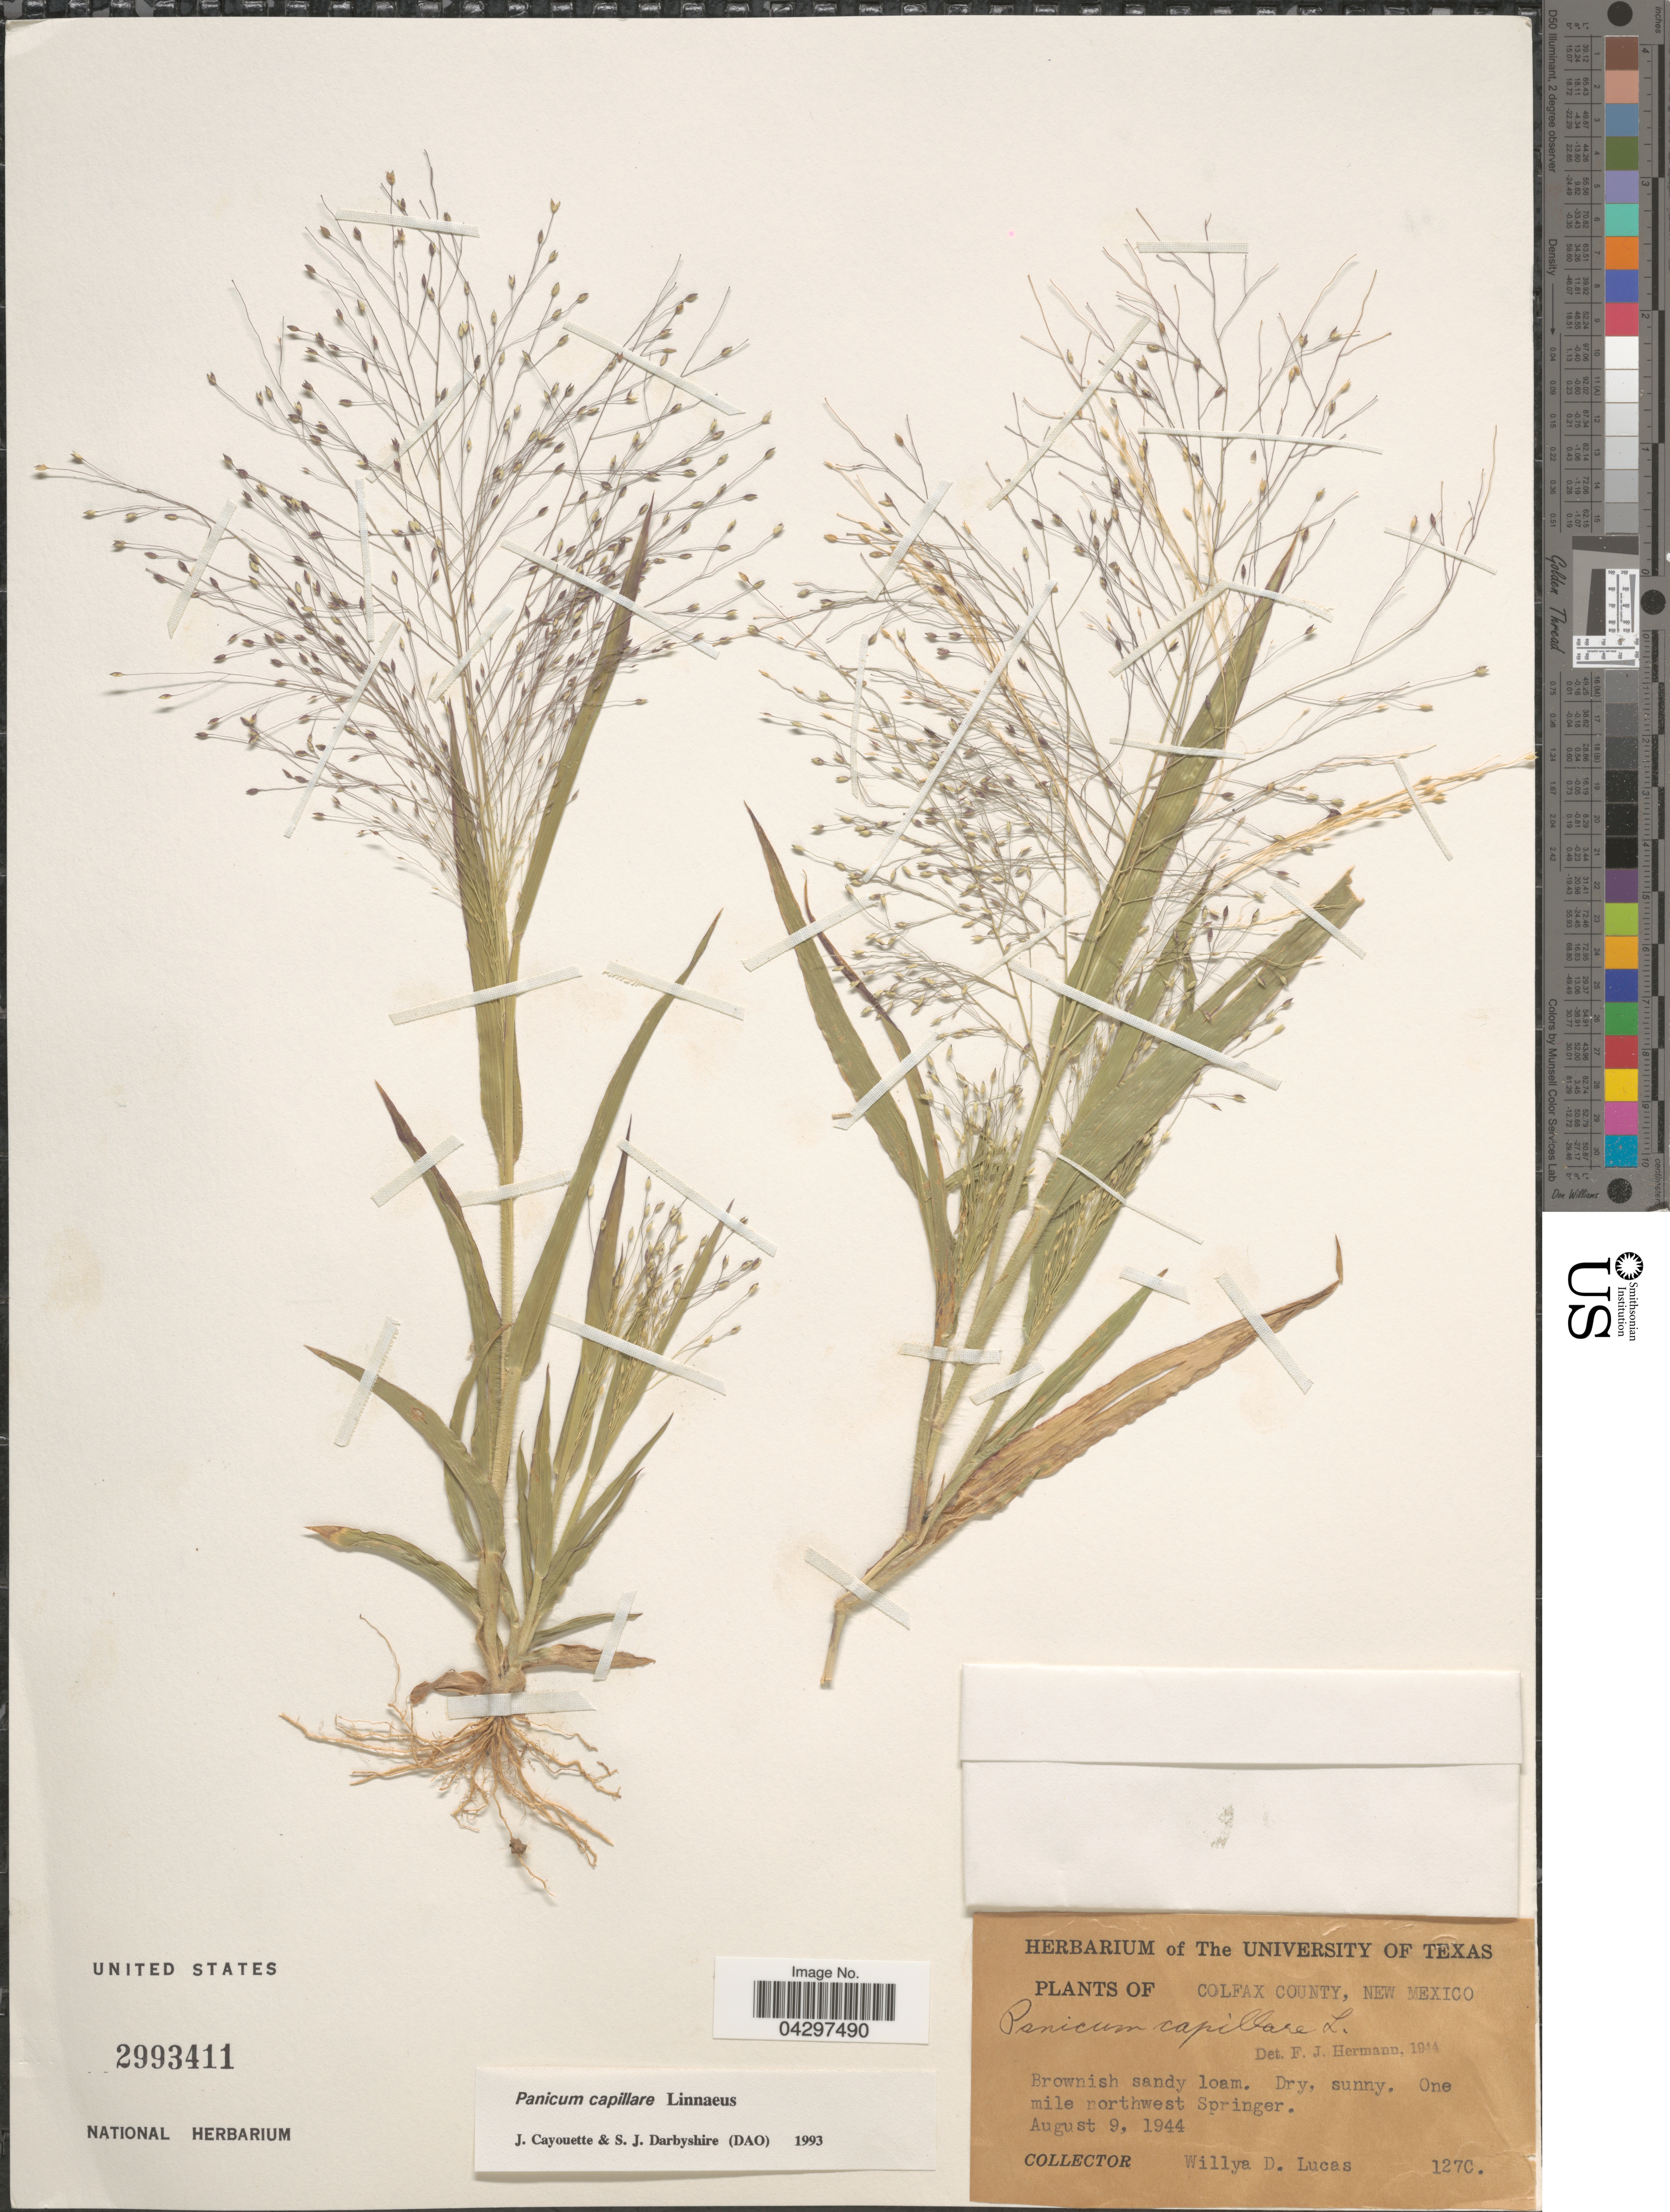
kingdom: Plantae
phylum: Tracheophyta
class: Liliopsida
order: Poales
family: Poaceae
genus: Panicum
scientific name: Panicum capillare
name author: L.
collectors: W. Lucas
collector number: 1270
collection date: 1944-08-09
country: United States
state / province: Texas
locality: Colfax County. One mile northwest Springer.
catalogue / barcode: US 2993411